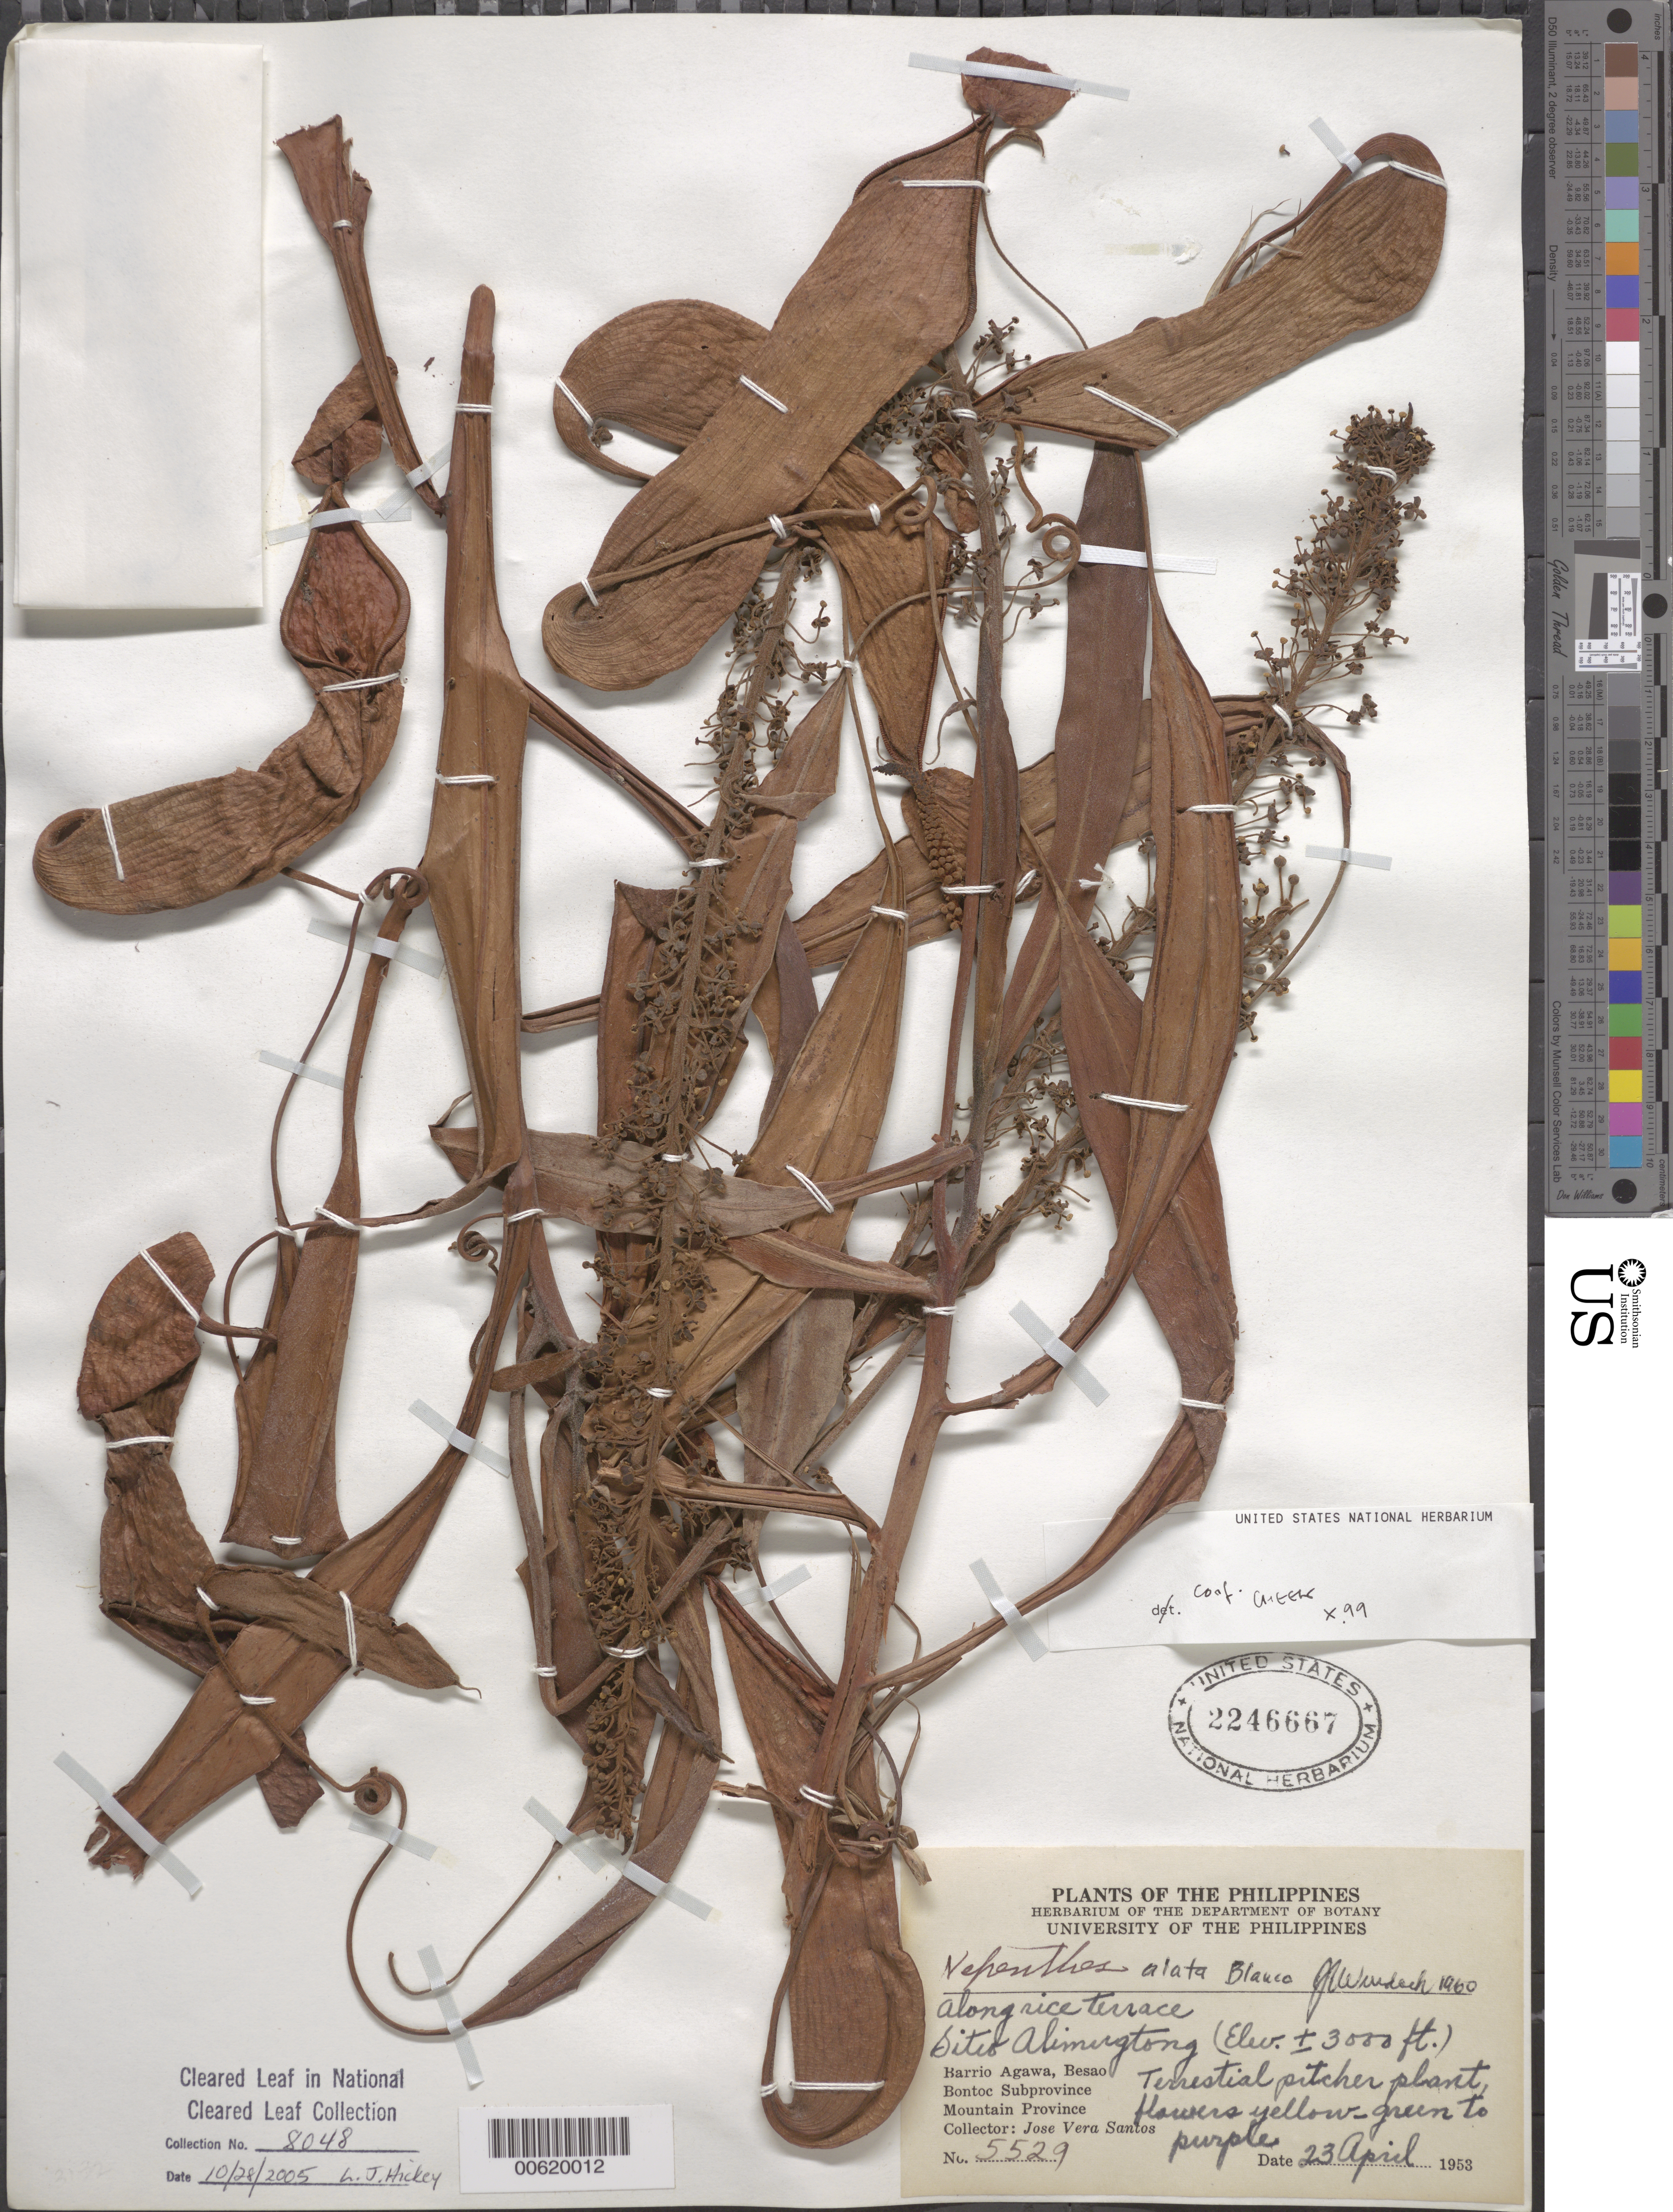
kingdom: Plantae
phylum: Tracheophyta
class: Magnoliopsida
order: Caryophyllales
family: Nepenthaceae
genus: Nepenthes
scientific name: Nepenthes alata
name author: Blanco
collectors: J. V. Santos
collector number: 5529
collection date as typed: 23 Apr 1953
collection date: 1953-04-23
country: Philippines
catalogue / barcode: US 2246667